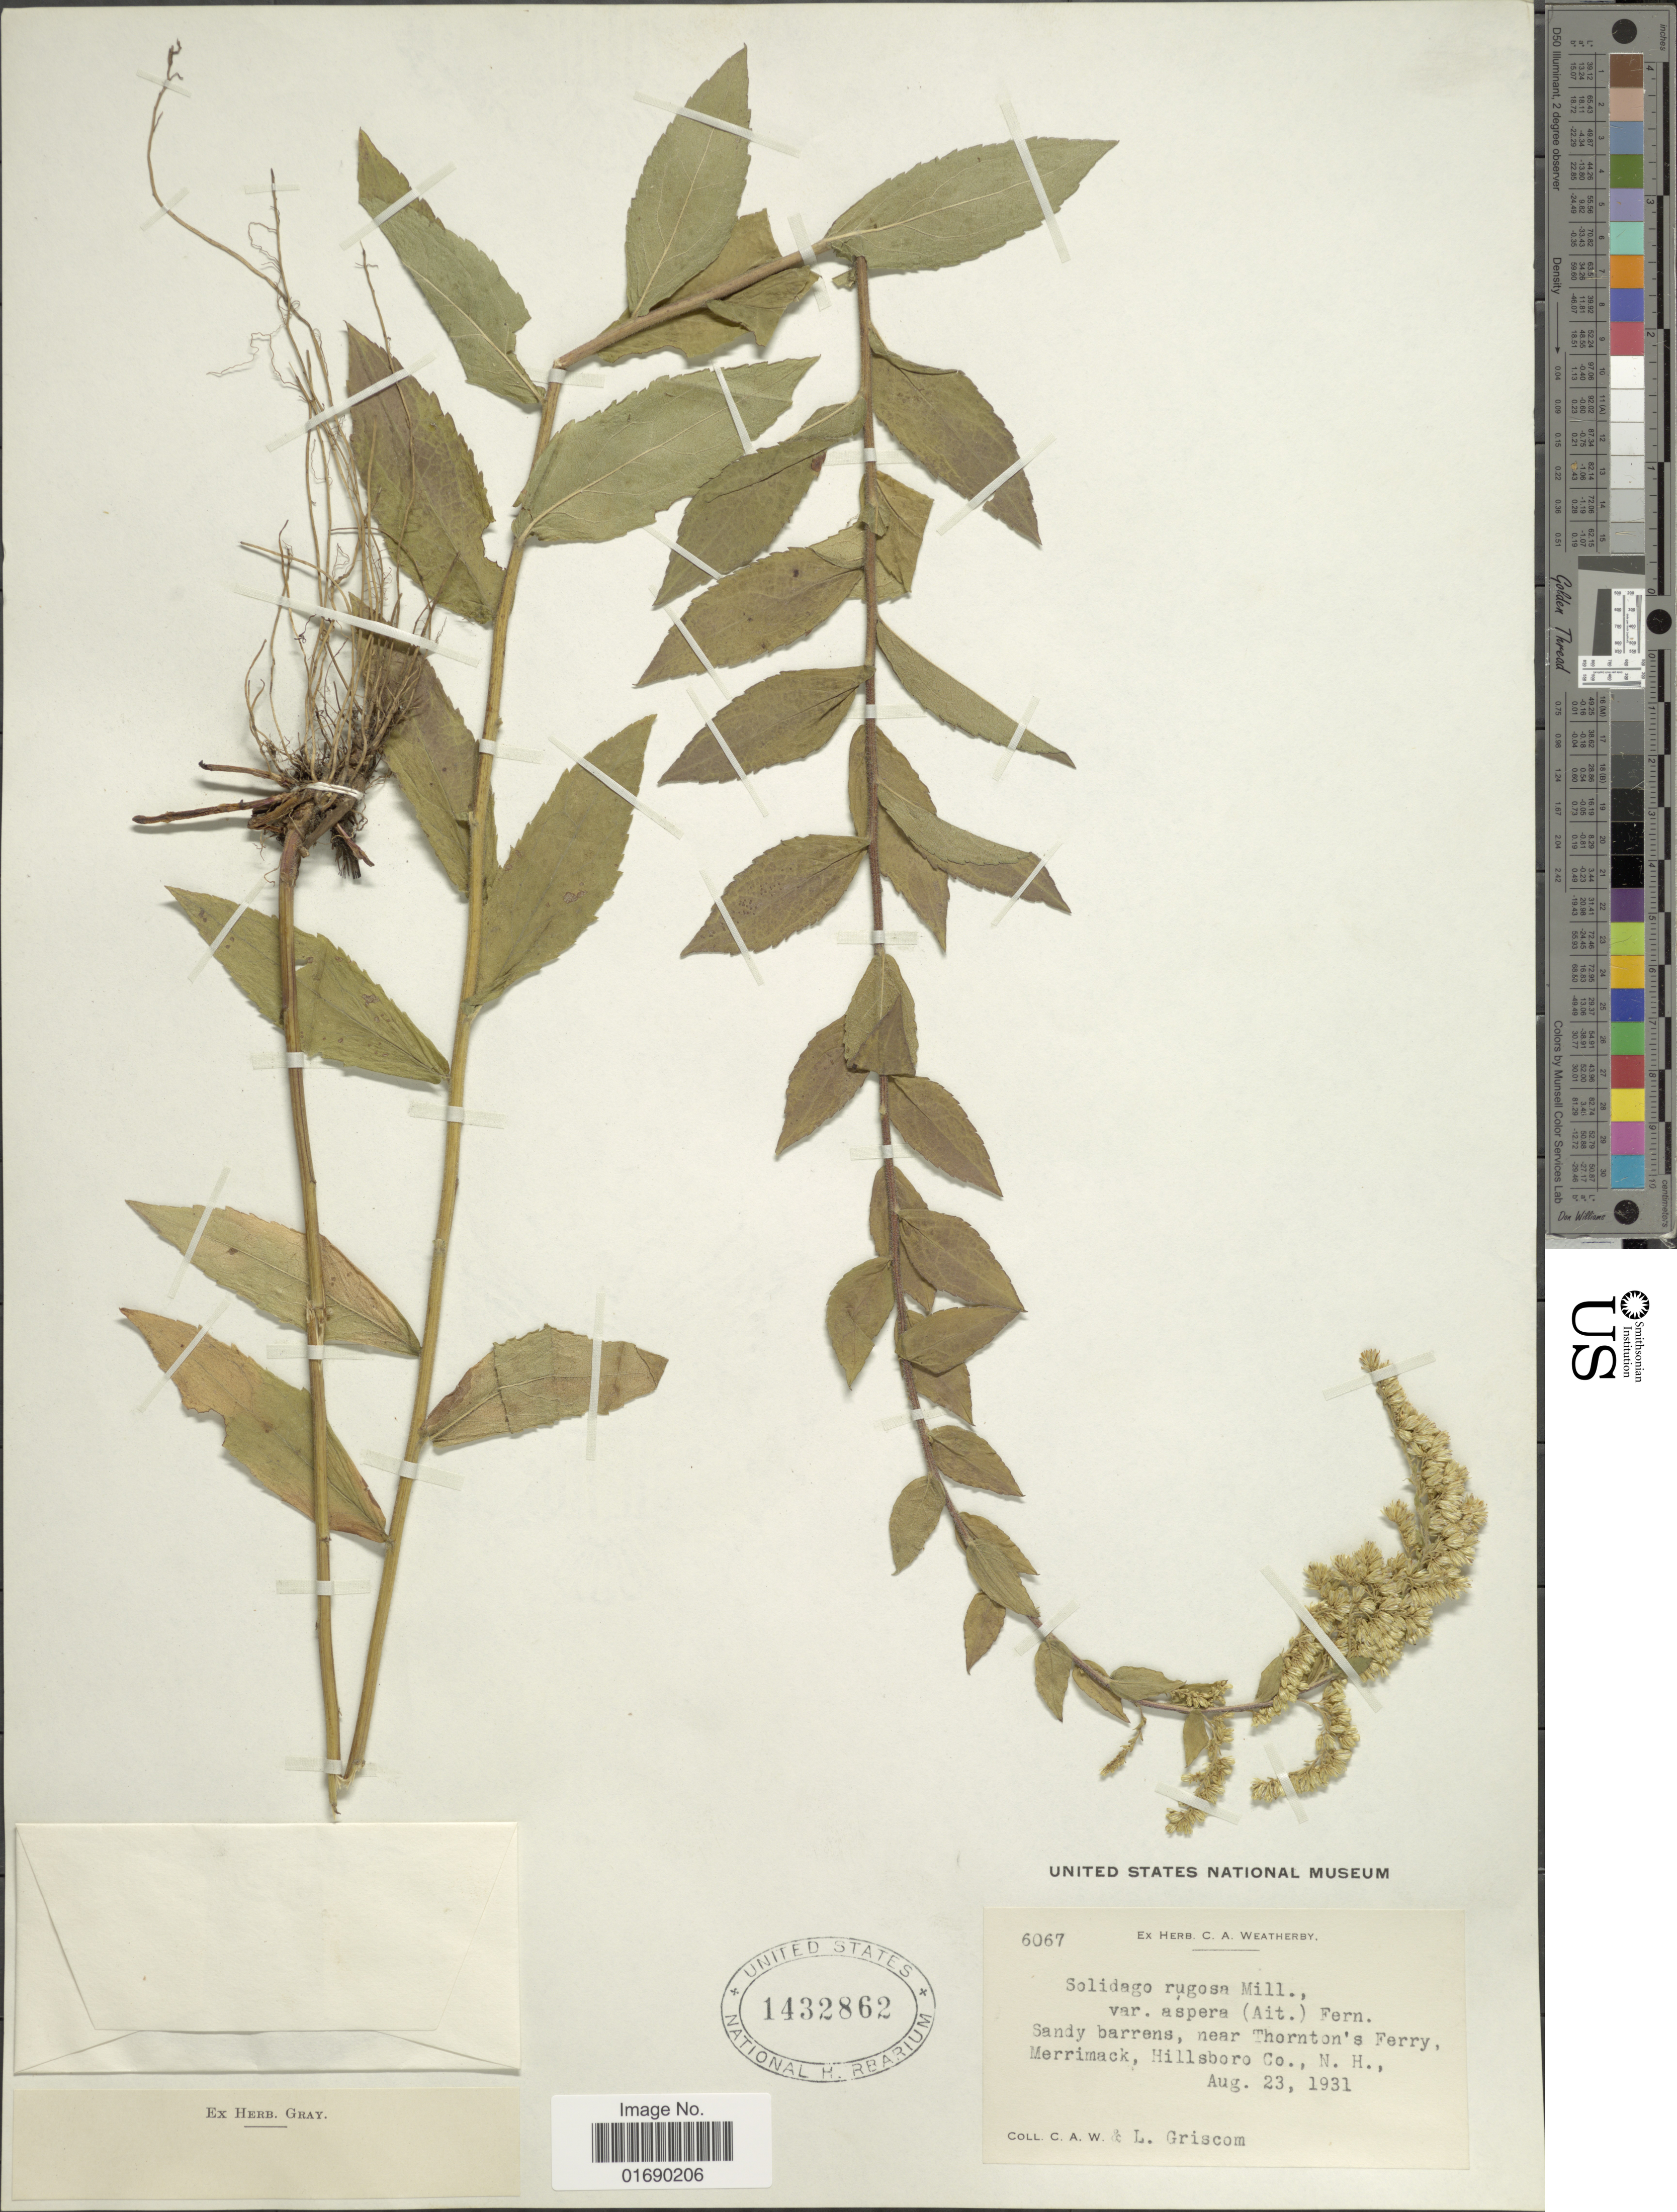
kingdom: Plantae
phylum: Tracheophyta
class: Magnoliopsida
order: Asterales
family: Asteraceae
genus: Solidago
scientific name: Solidago rugosa var. aspera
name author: (Aiton) Cronq.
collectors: C. A. Weatherby & L. Griscom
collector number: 6067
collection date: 1931-08-23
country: United States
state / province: New Hampshire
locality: Sandy barrens, near Thornton's Ferry, Merrimack, Hillsboro Co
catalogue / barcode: US 1432862